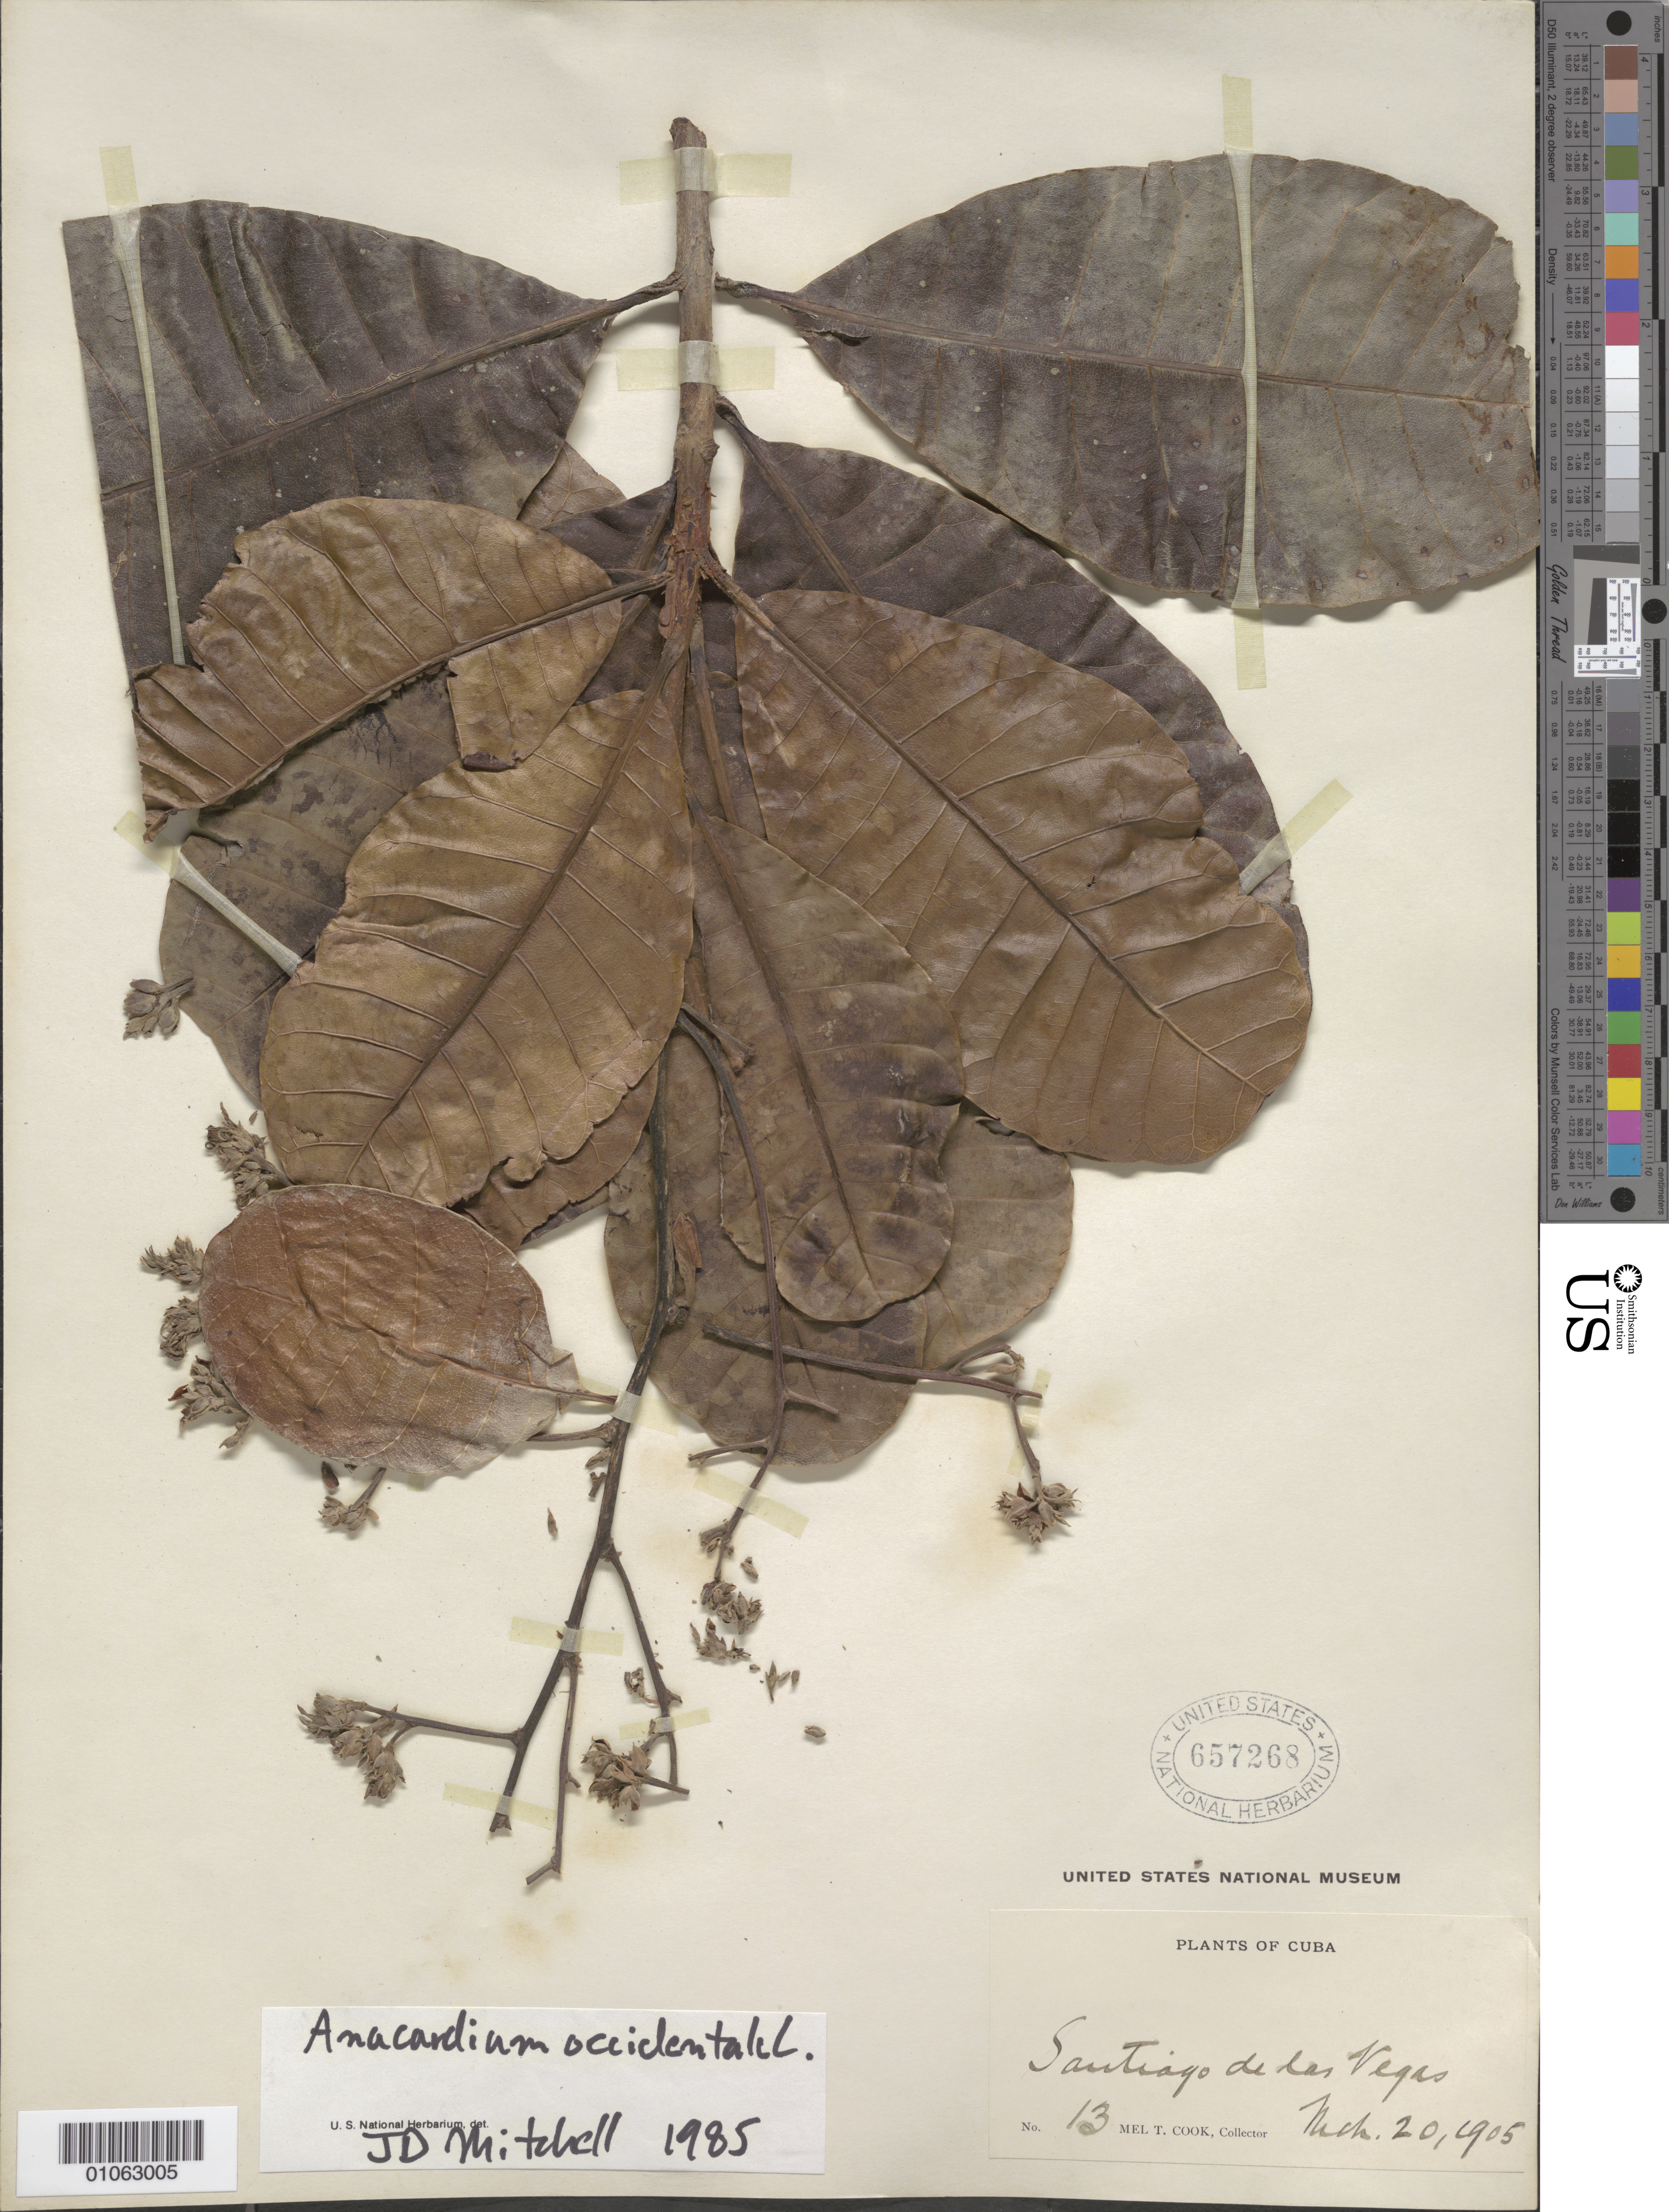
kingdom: Plantae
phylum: Tracheophyta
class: Magnoliopsida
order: Sapindales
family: Anacardiaceae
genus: Anacardium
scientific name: Anacardium occidentale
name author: L.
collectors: M. T. Cook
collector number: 13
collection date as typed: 20 Mar 1905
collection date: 1905-03-20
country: Cuba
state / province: La Habana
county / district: Municipio Boyeros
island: Cuba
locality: Santiago de las Vegas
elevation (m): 97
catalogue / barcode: US 657268